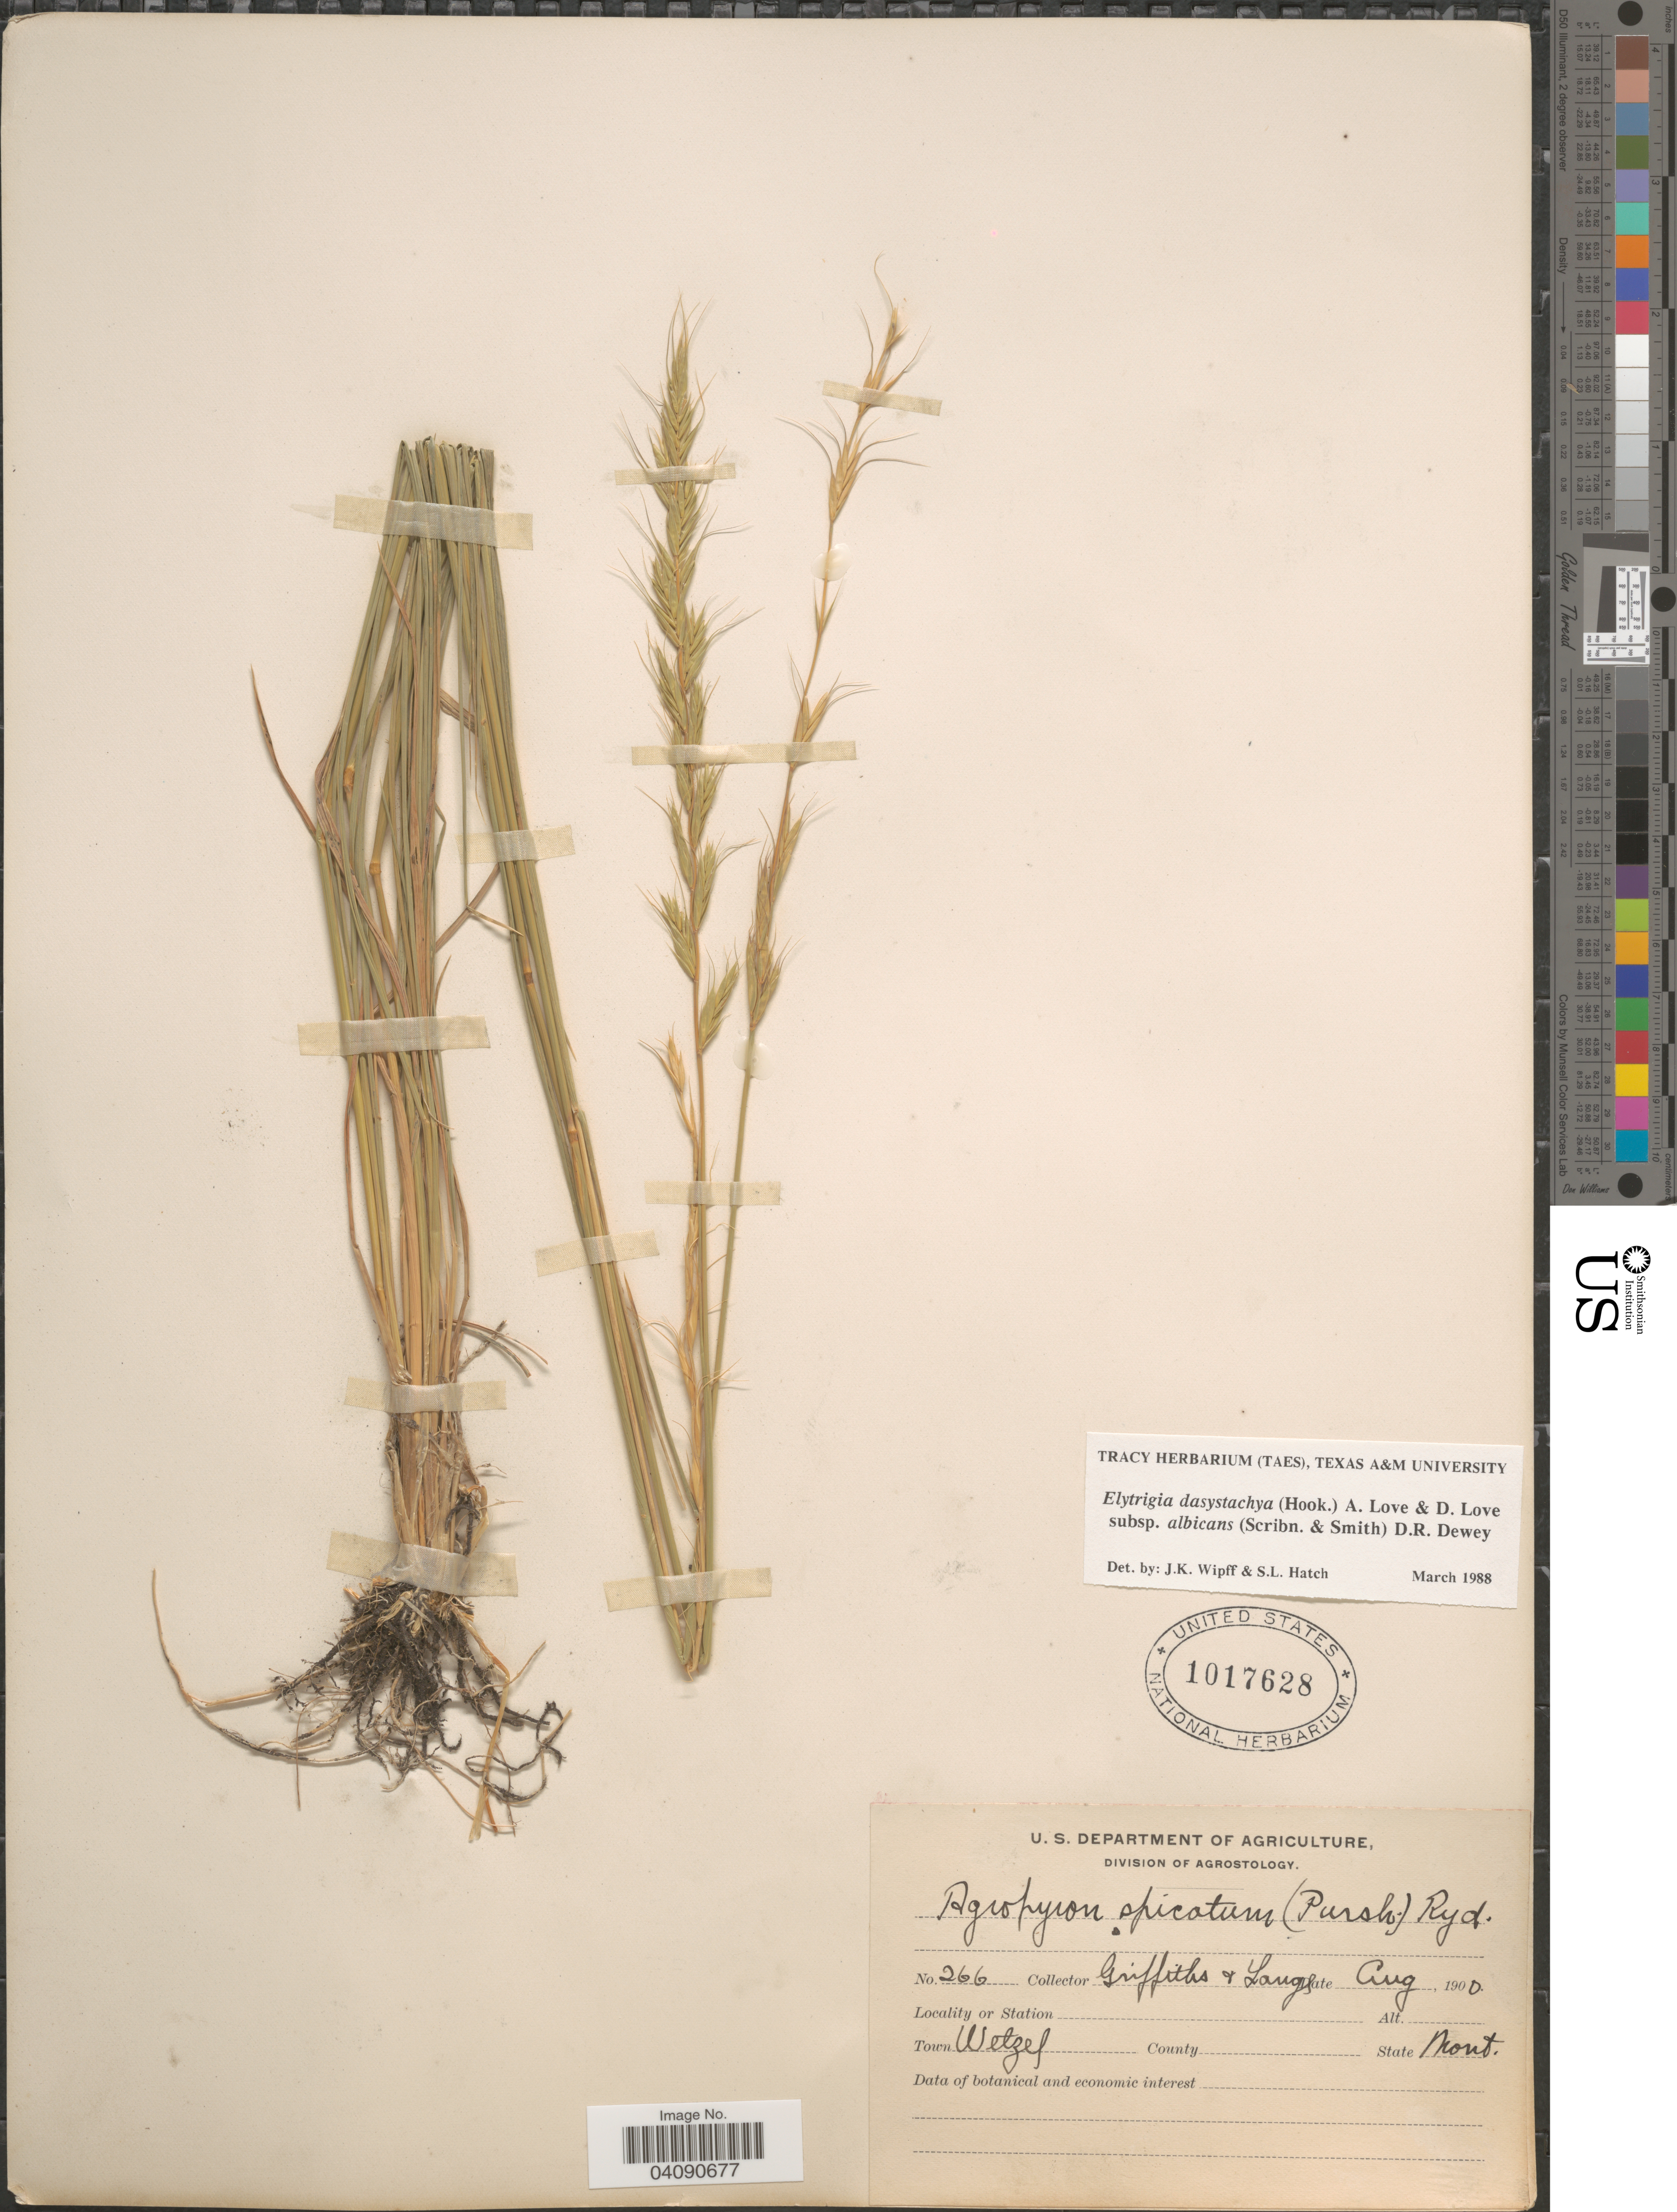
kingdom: Plantae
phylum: Tracheophyta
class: Liliopsida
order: Poales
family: Poaceae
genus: Elymus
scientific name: Elymus albicans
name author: (Scribn. & J.G. Sm.) Á. Löve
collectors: -- Griffiths & -- Lange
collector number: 266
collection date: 1900-08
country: United States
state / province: Montana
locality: Town Wetzel.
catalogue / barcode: US 1017628